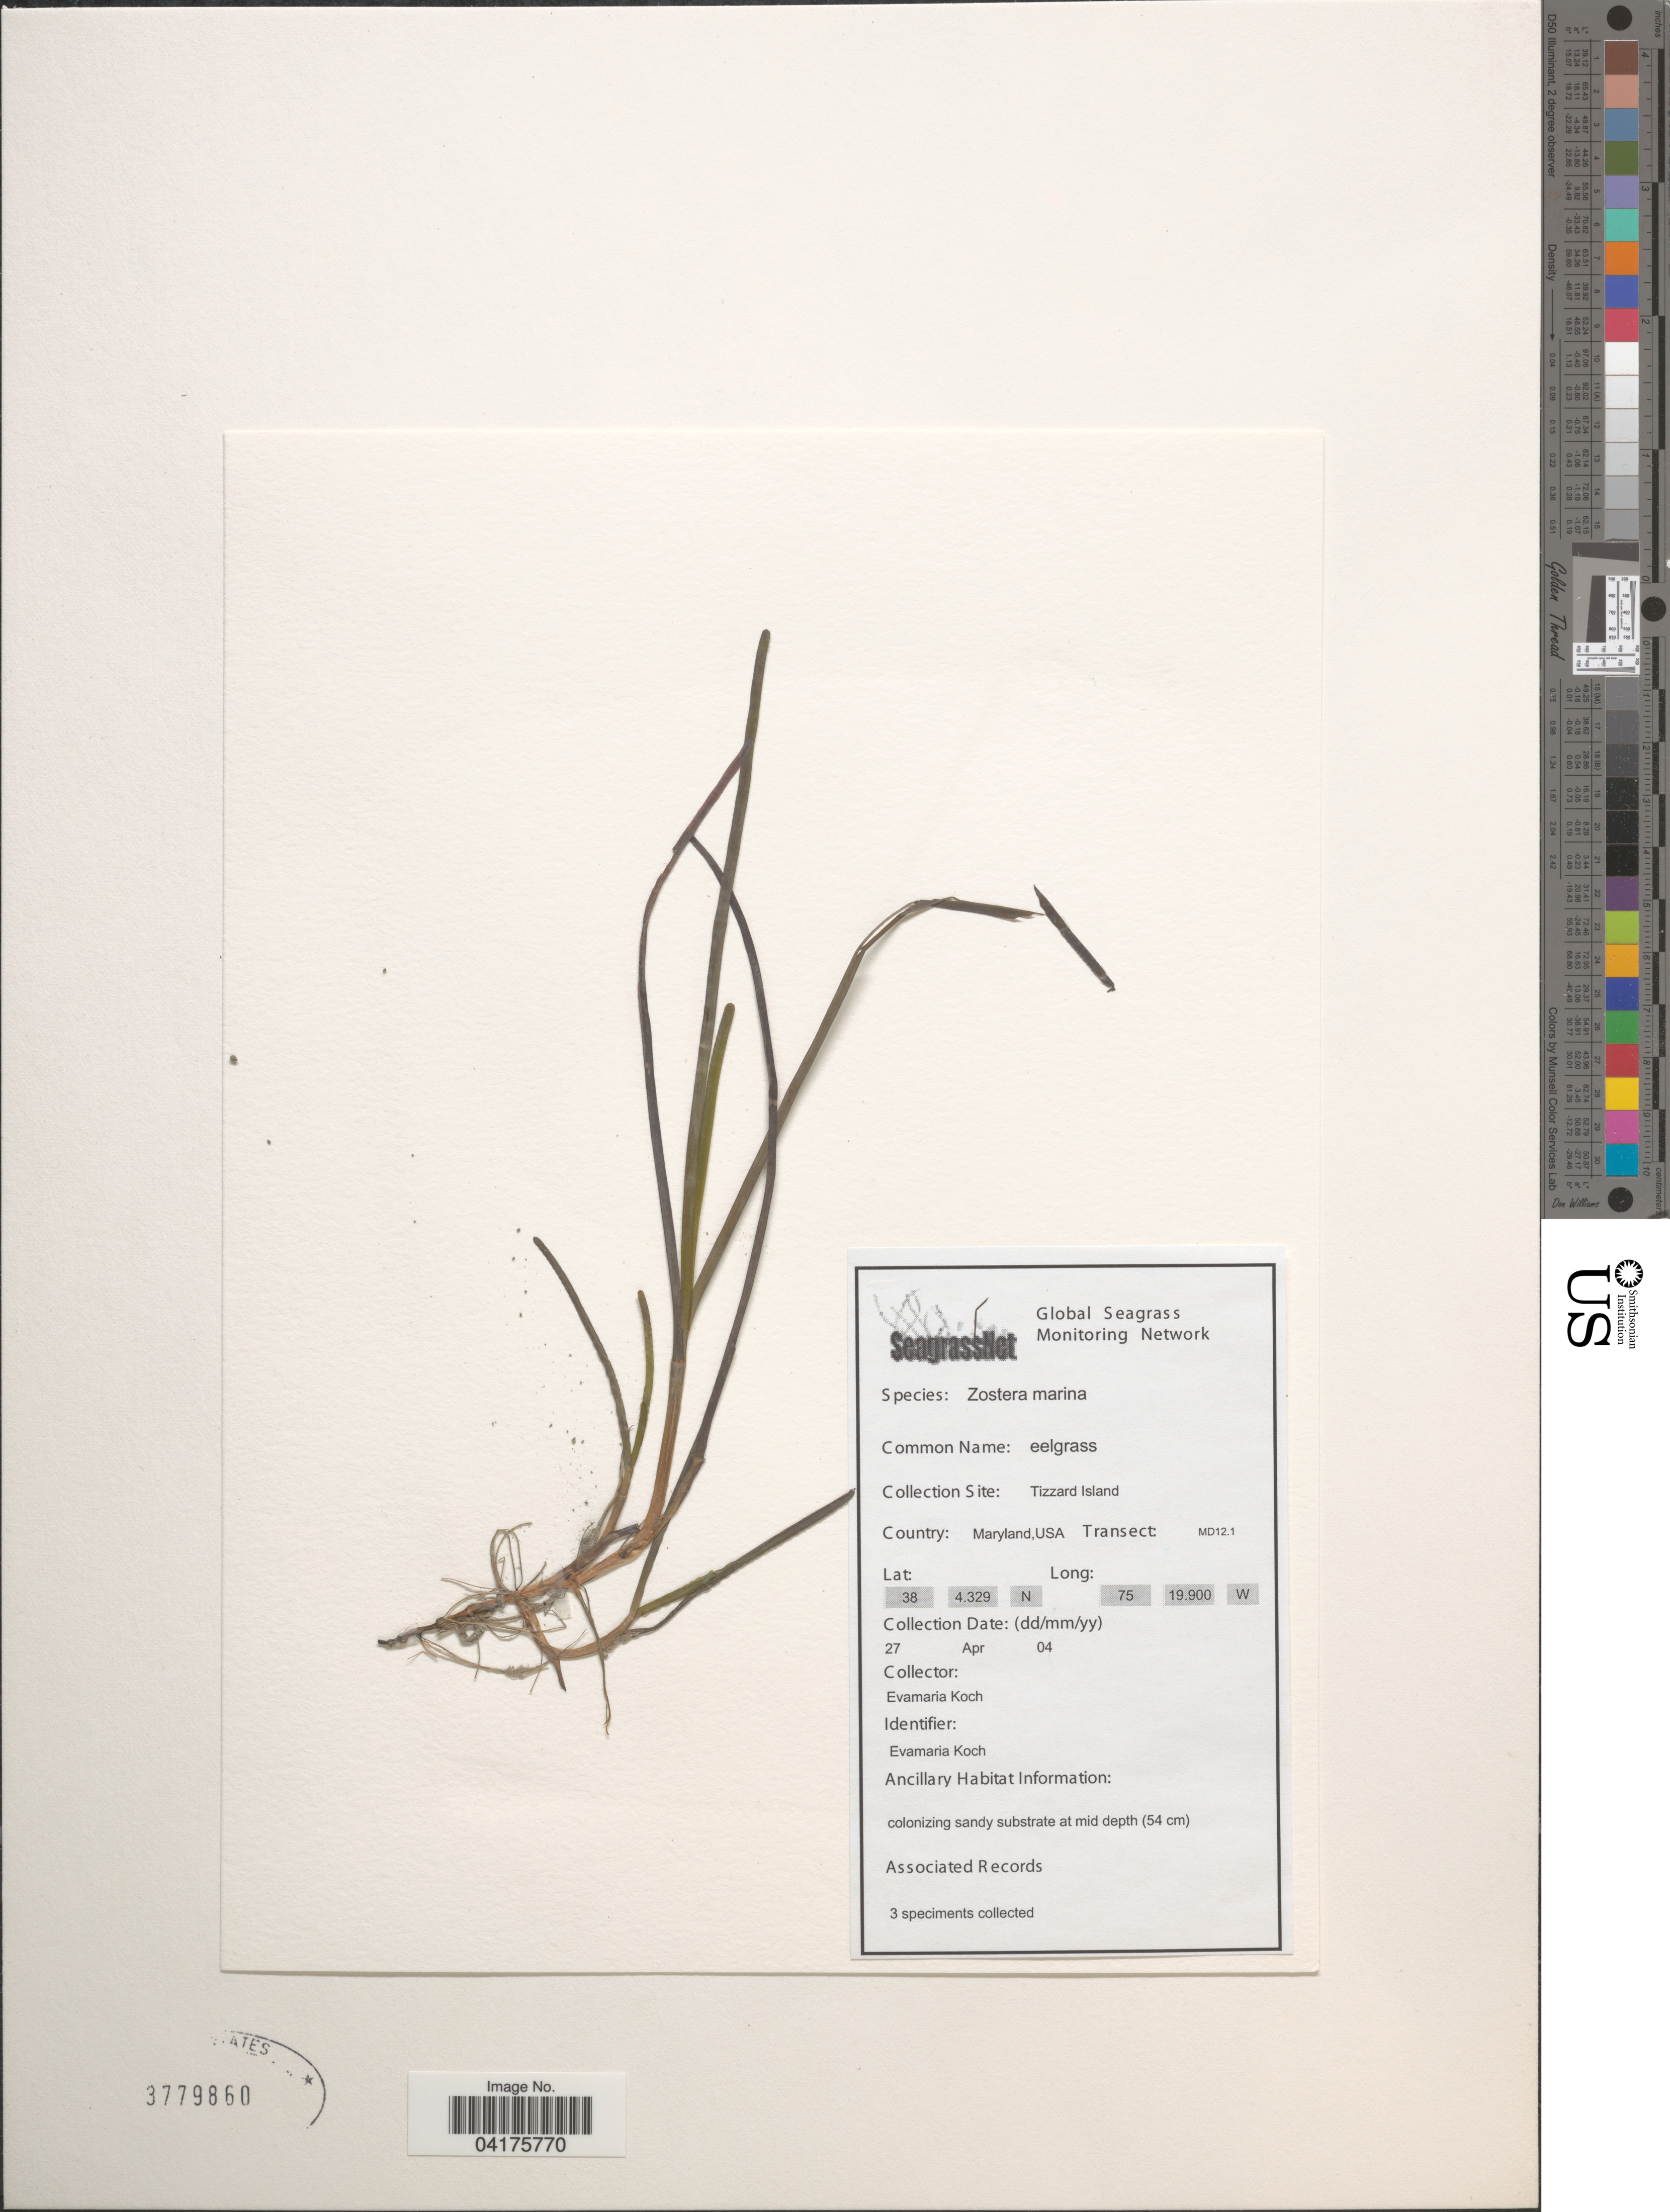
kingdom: Plantae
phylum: Tracheophyta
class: Liliopsida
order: Alismatales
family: Zosteraceae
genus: Zostera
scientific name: Zostera marina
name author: L.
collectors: E. Koch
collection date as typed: Transcribed d/m/y: 27/4/4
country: United States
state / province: Maryland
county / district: Worcester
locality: Tizzard Island.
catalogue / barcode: US 3779860